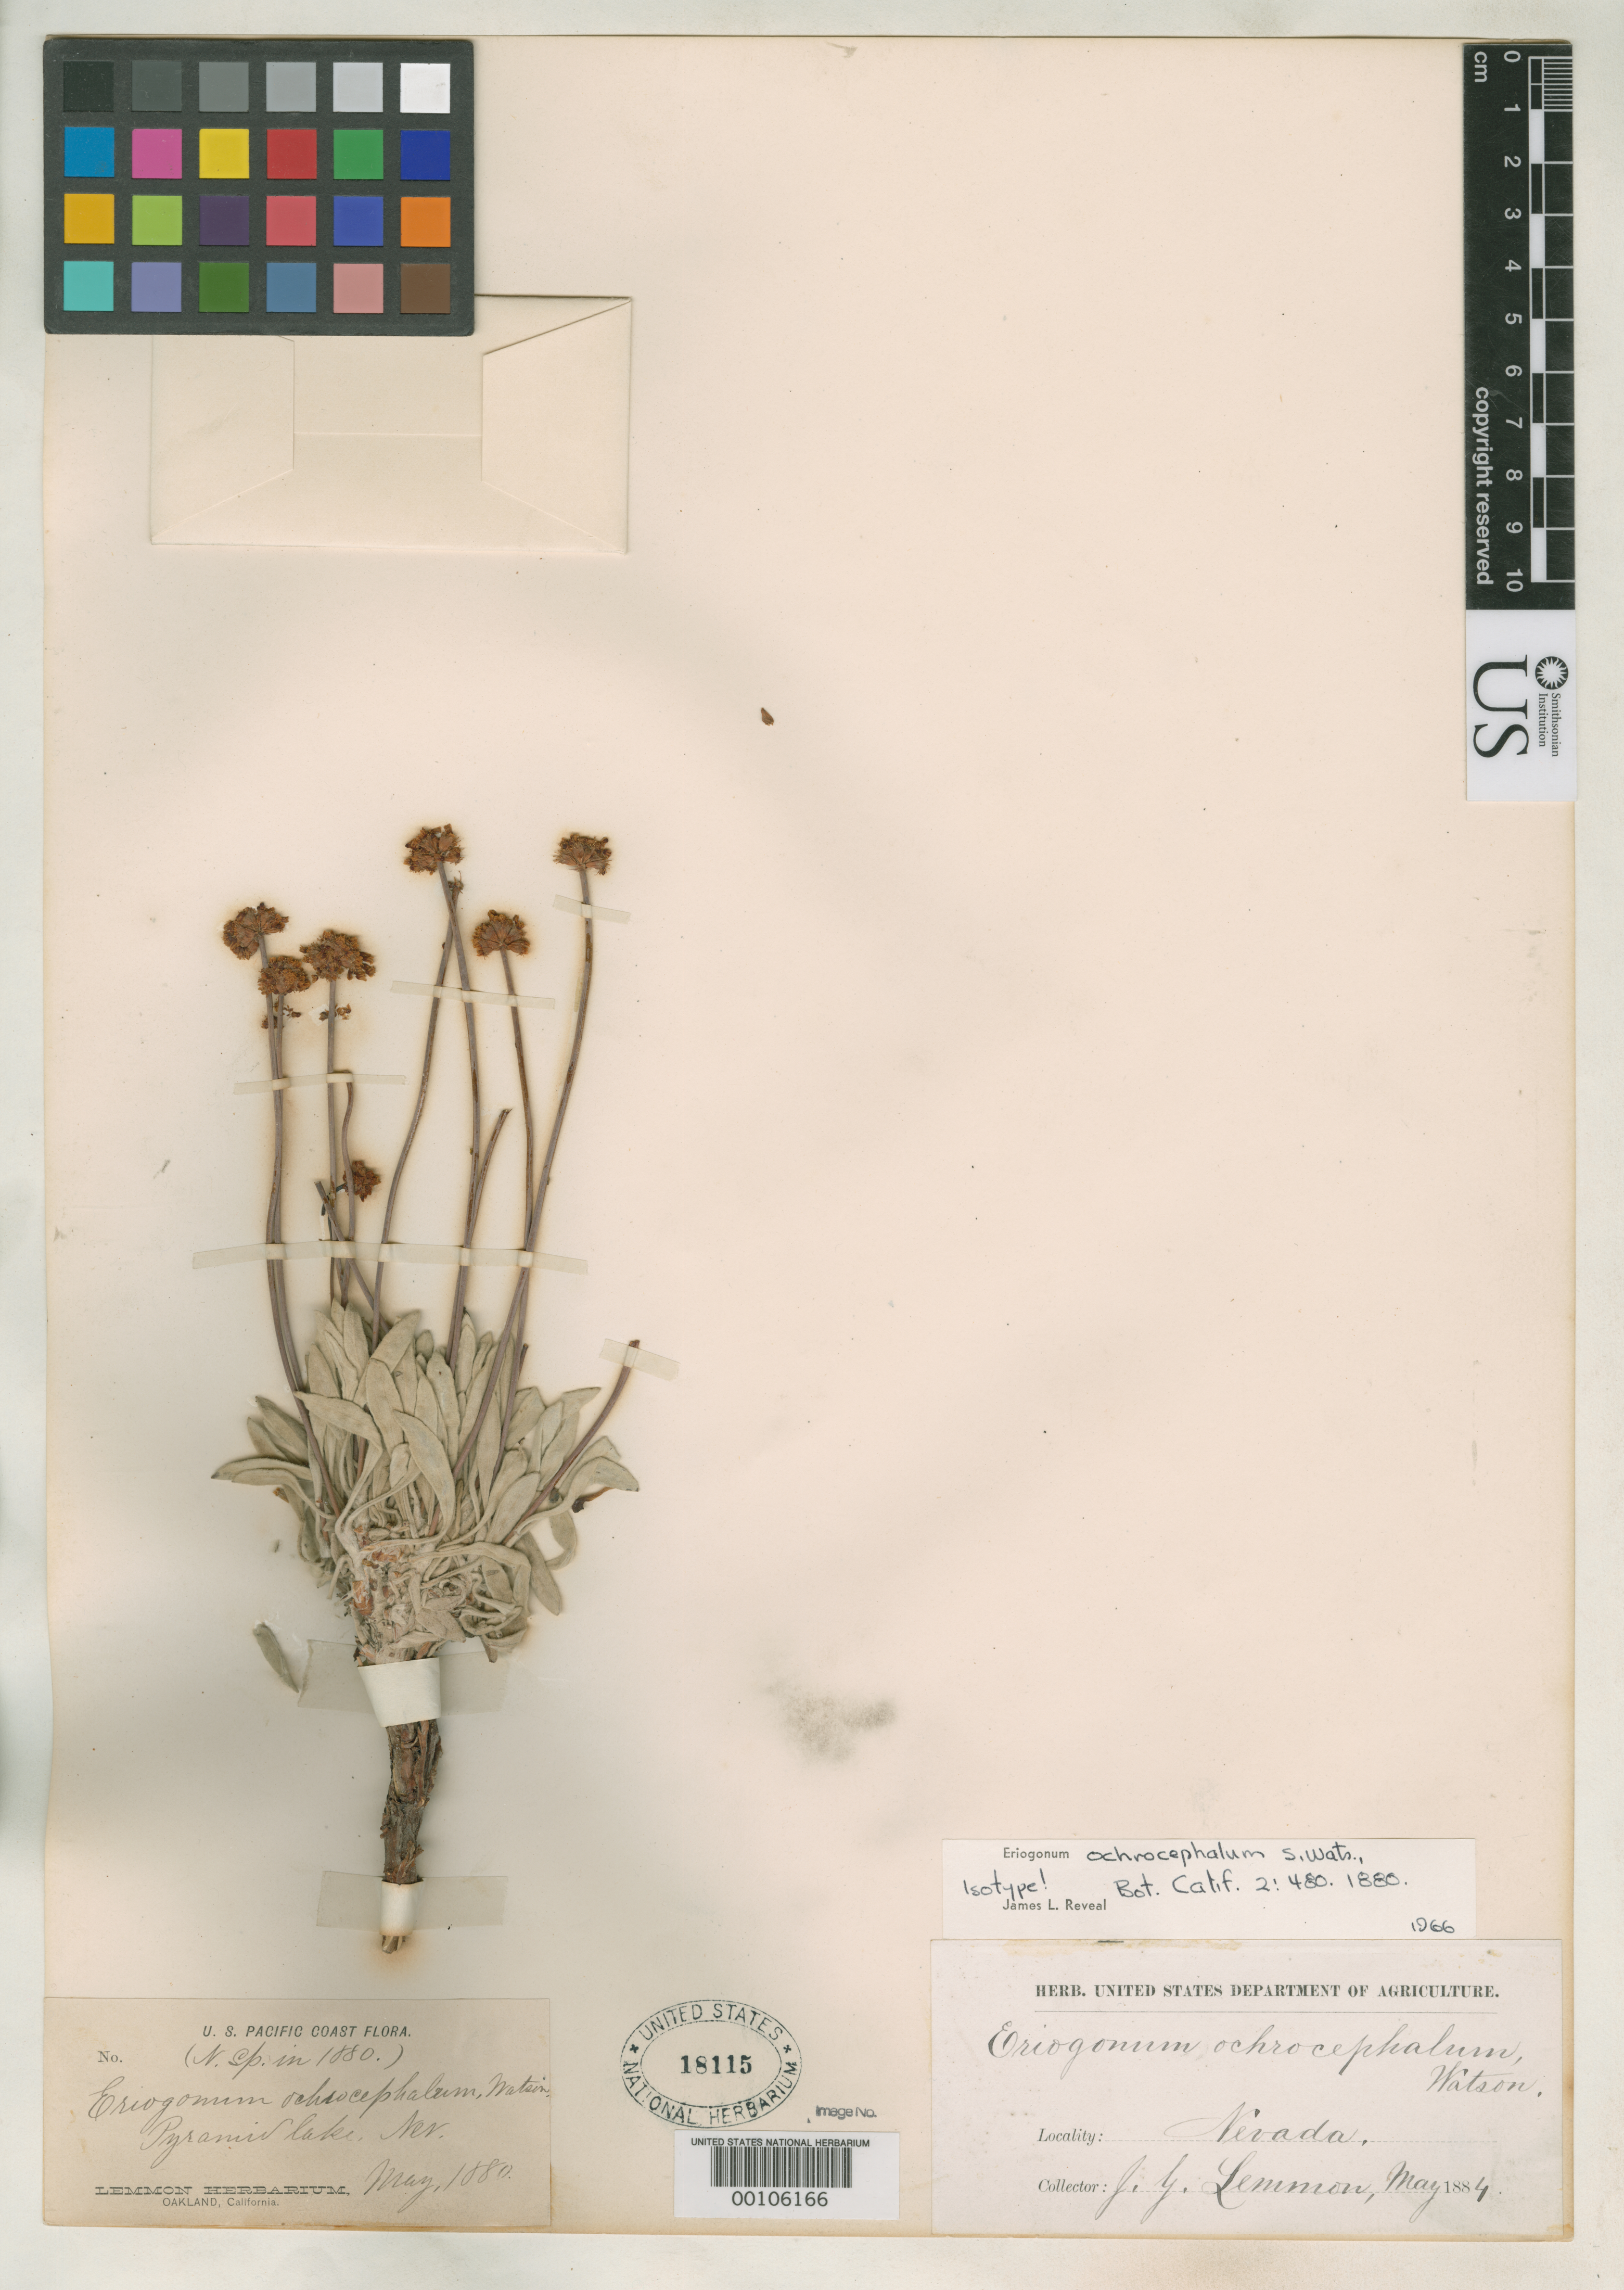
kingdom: Plantae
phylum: Tracheophyta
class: Magnoliopsida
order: Caryophyllales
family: Polygonaceae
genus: Eriogonum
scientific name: Eriogonum ochrocephalum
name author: S. Watson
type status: Isotype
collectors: J. G. Lemmon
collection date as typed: May 1880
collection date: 1880-05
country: United States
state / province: Nevada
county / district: Washoe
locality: Near Pyramid.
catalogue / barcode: US 18115